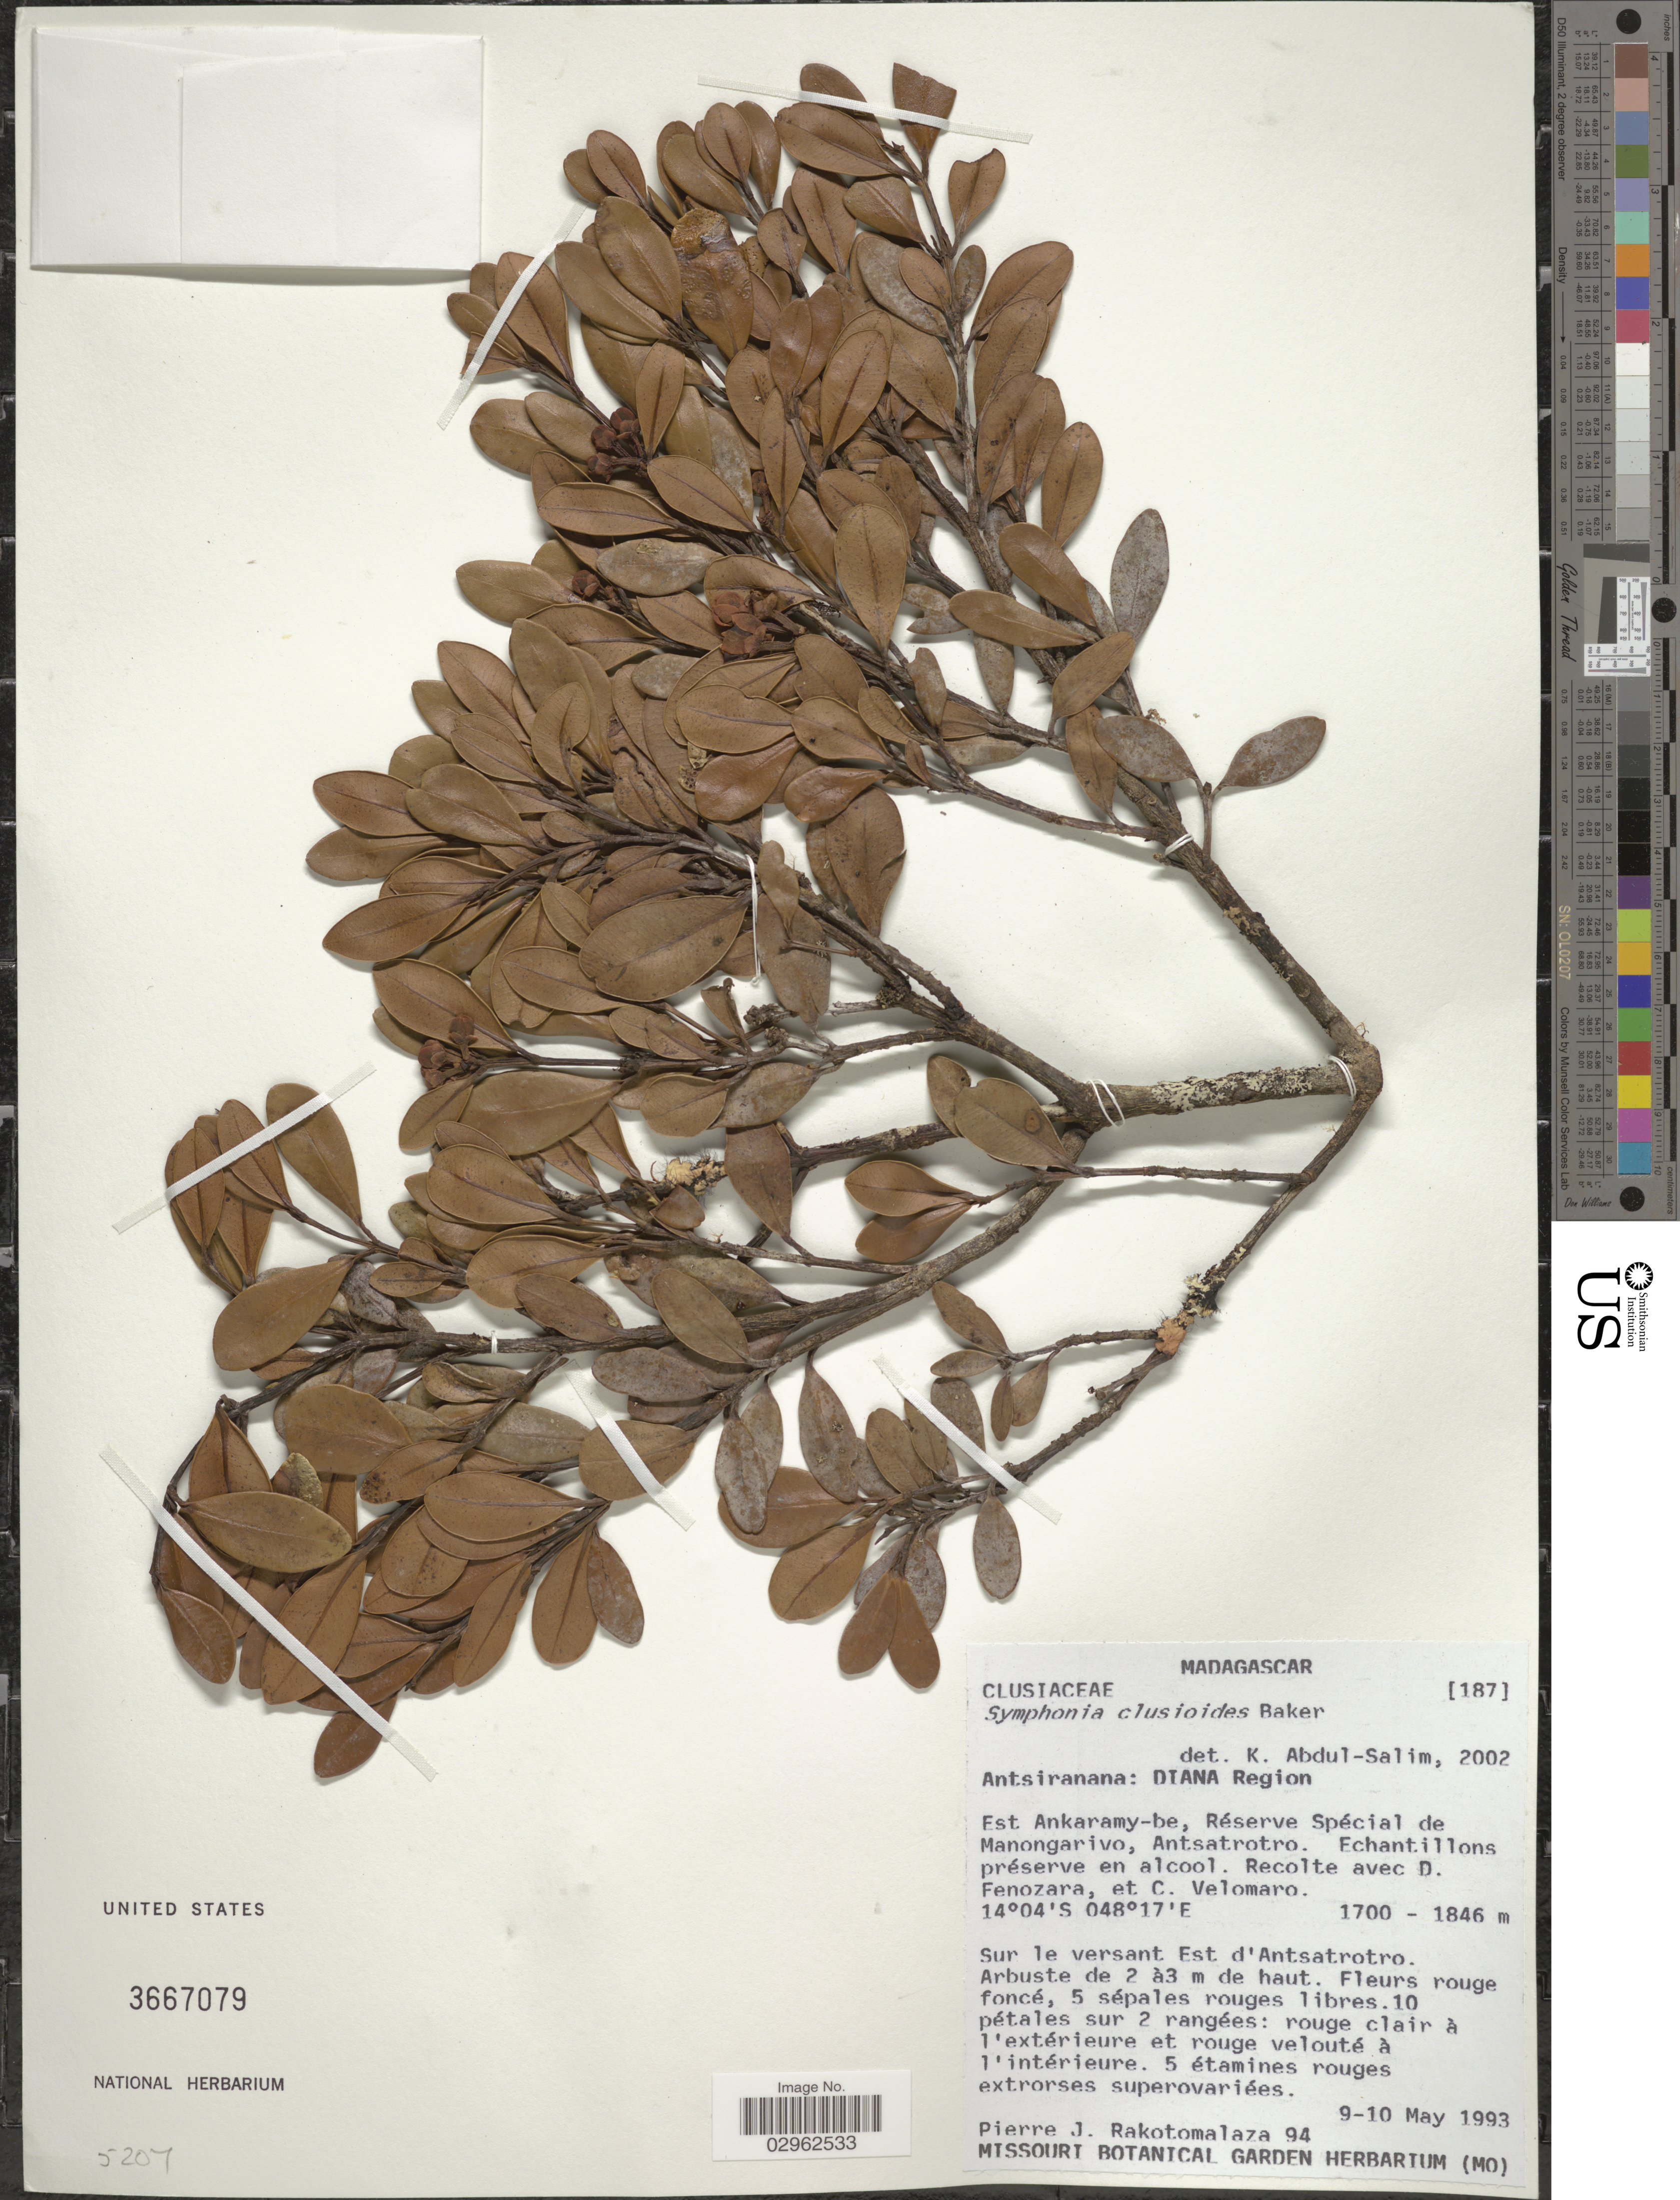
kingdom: Plantae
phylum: Tracheophyta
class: Magnoliopsida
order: Malpighiales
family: Clusiaceae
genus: Symphonia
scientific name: Symphonia clusioides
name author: Baker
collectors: P. J. Rakotomalaza, D. Fenozara & C. Velomaro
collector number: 94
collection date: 1993-05-09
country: Madagascar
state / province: Diana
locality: Diana Region. Est Ankaramy-be, Réserve Spécial de Manogarivo, Antsatrotro. Echantillons préserve en alcool.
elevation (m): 1700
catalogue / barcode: US 3667079